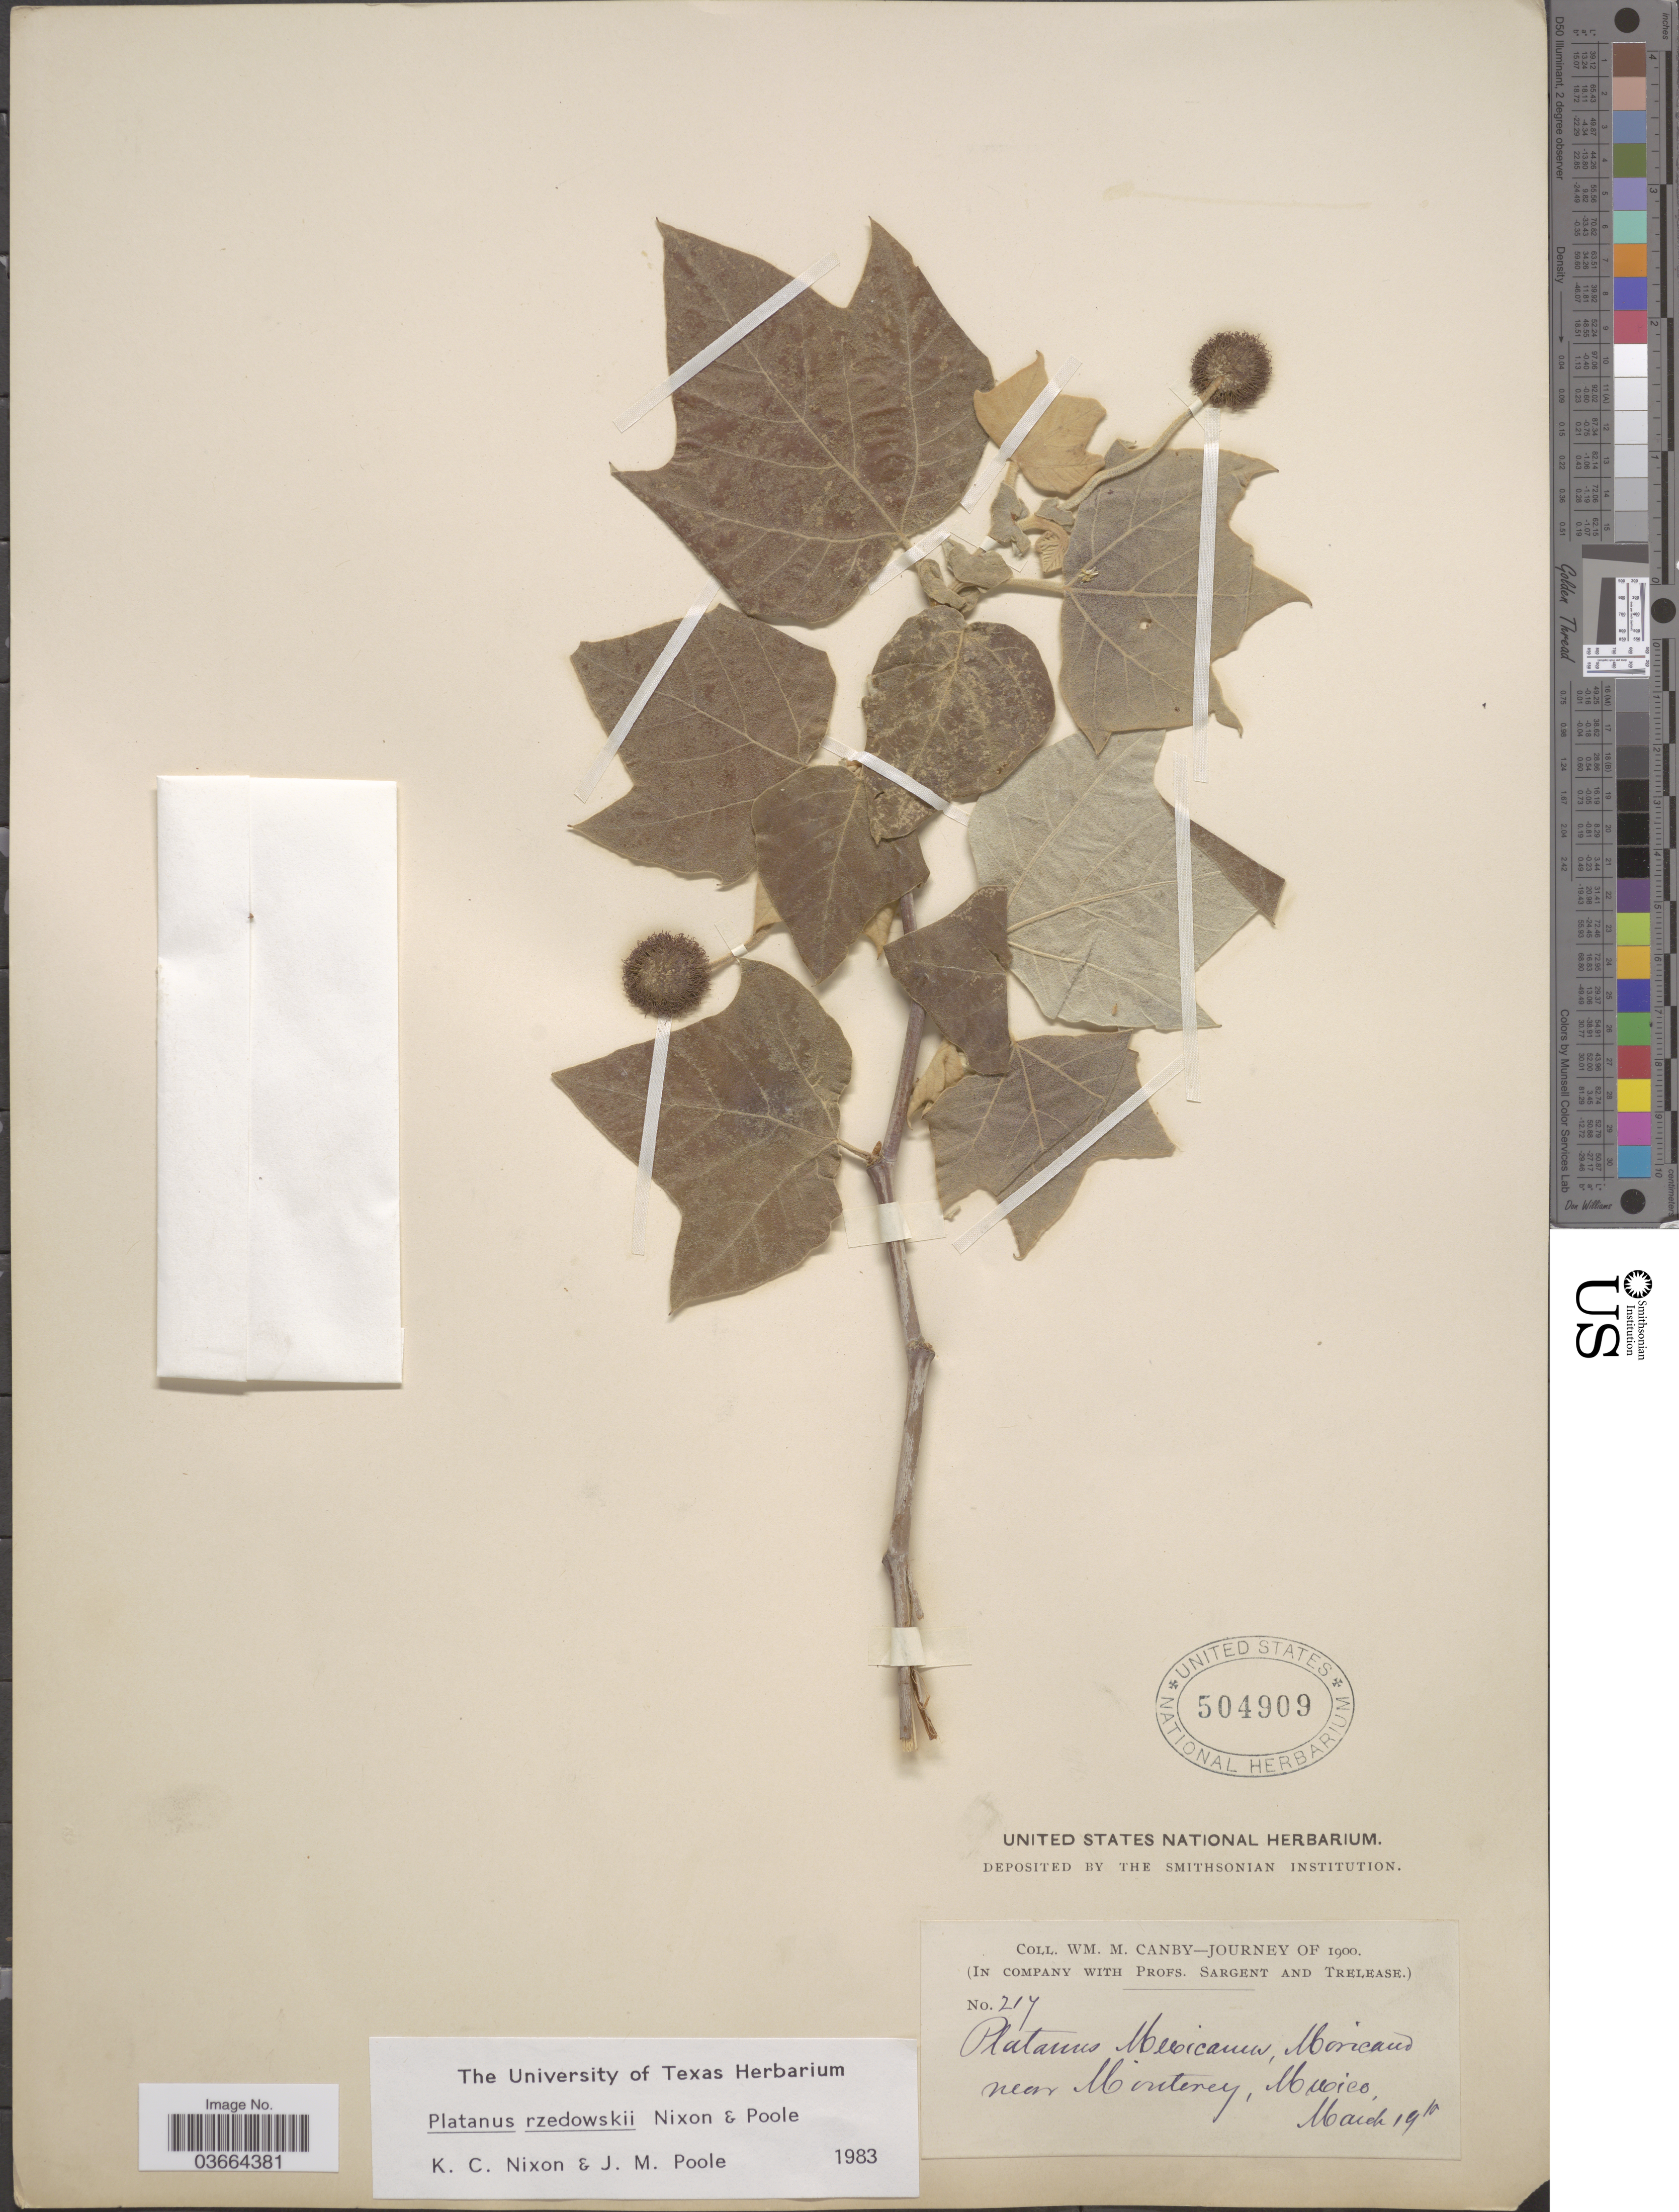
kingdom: Plantae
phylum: Tracheophyta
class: Magnoliopsida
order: Proteales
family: Platanaceae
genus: Platanus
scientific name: Platanus rzedowskii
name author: Nixon & J.M. Poole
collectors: W. M. Canby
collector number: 217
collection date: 1900-03-19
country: Mexico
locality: Near Monterey.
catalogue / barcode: US 504909